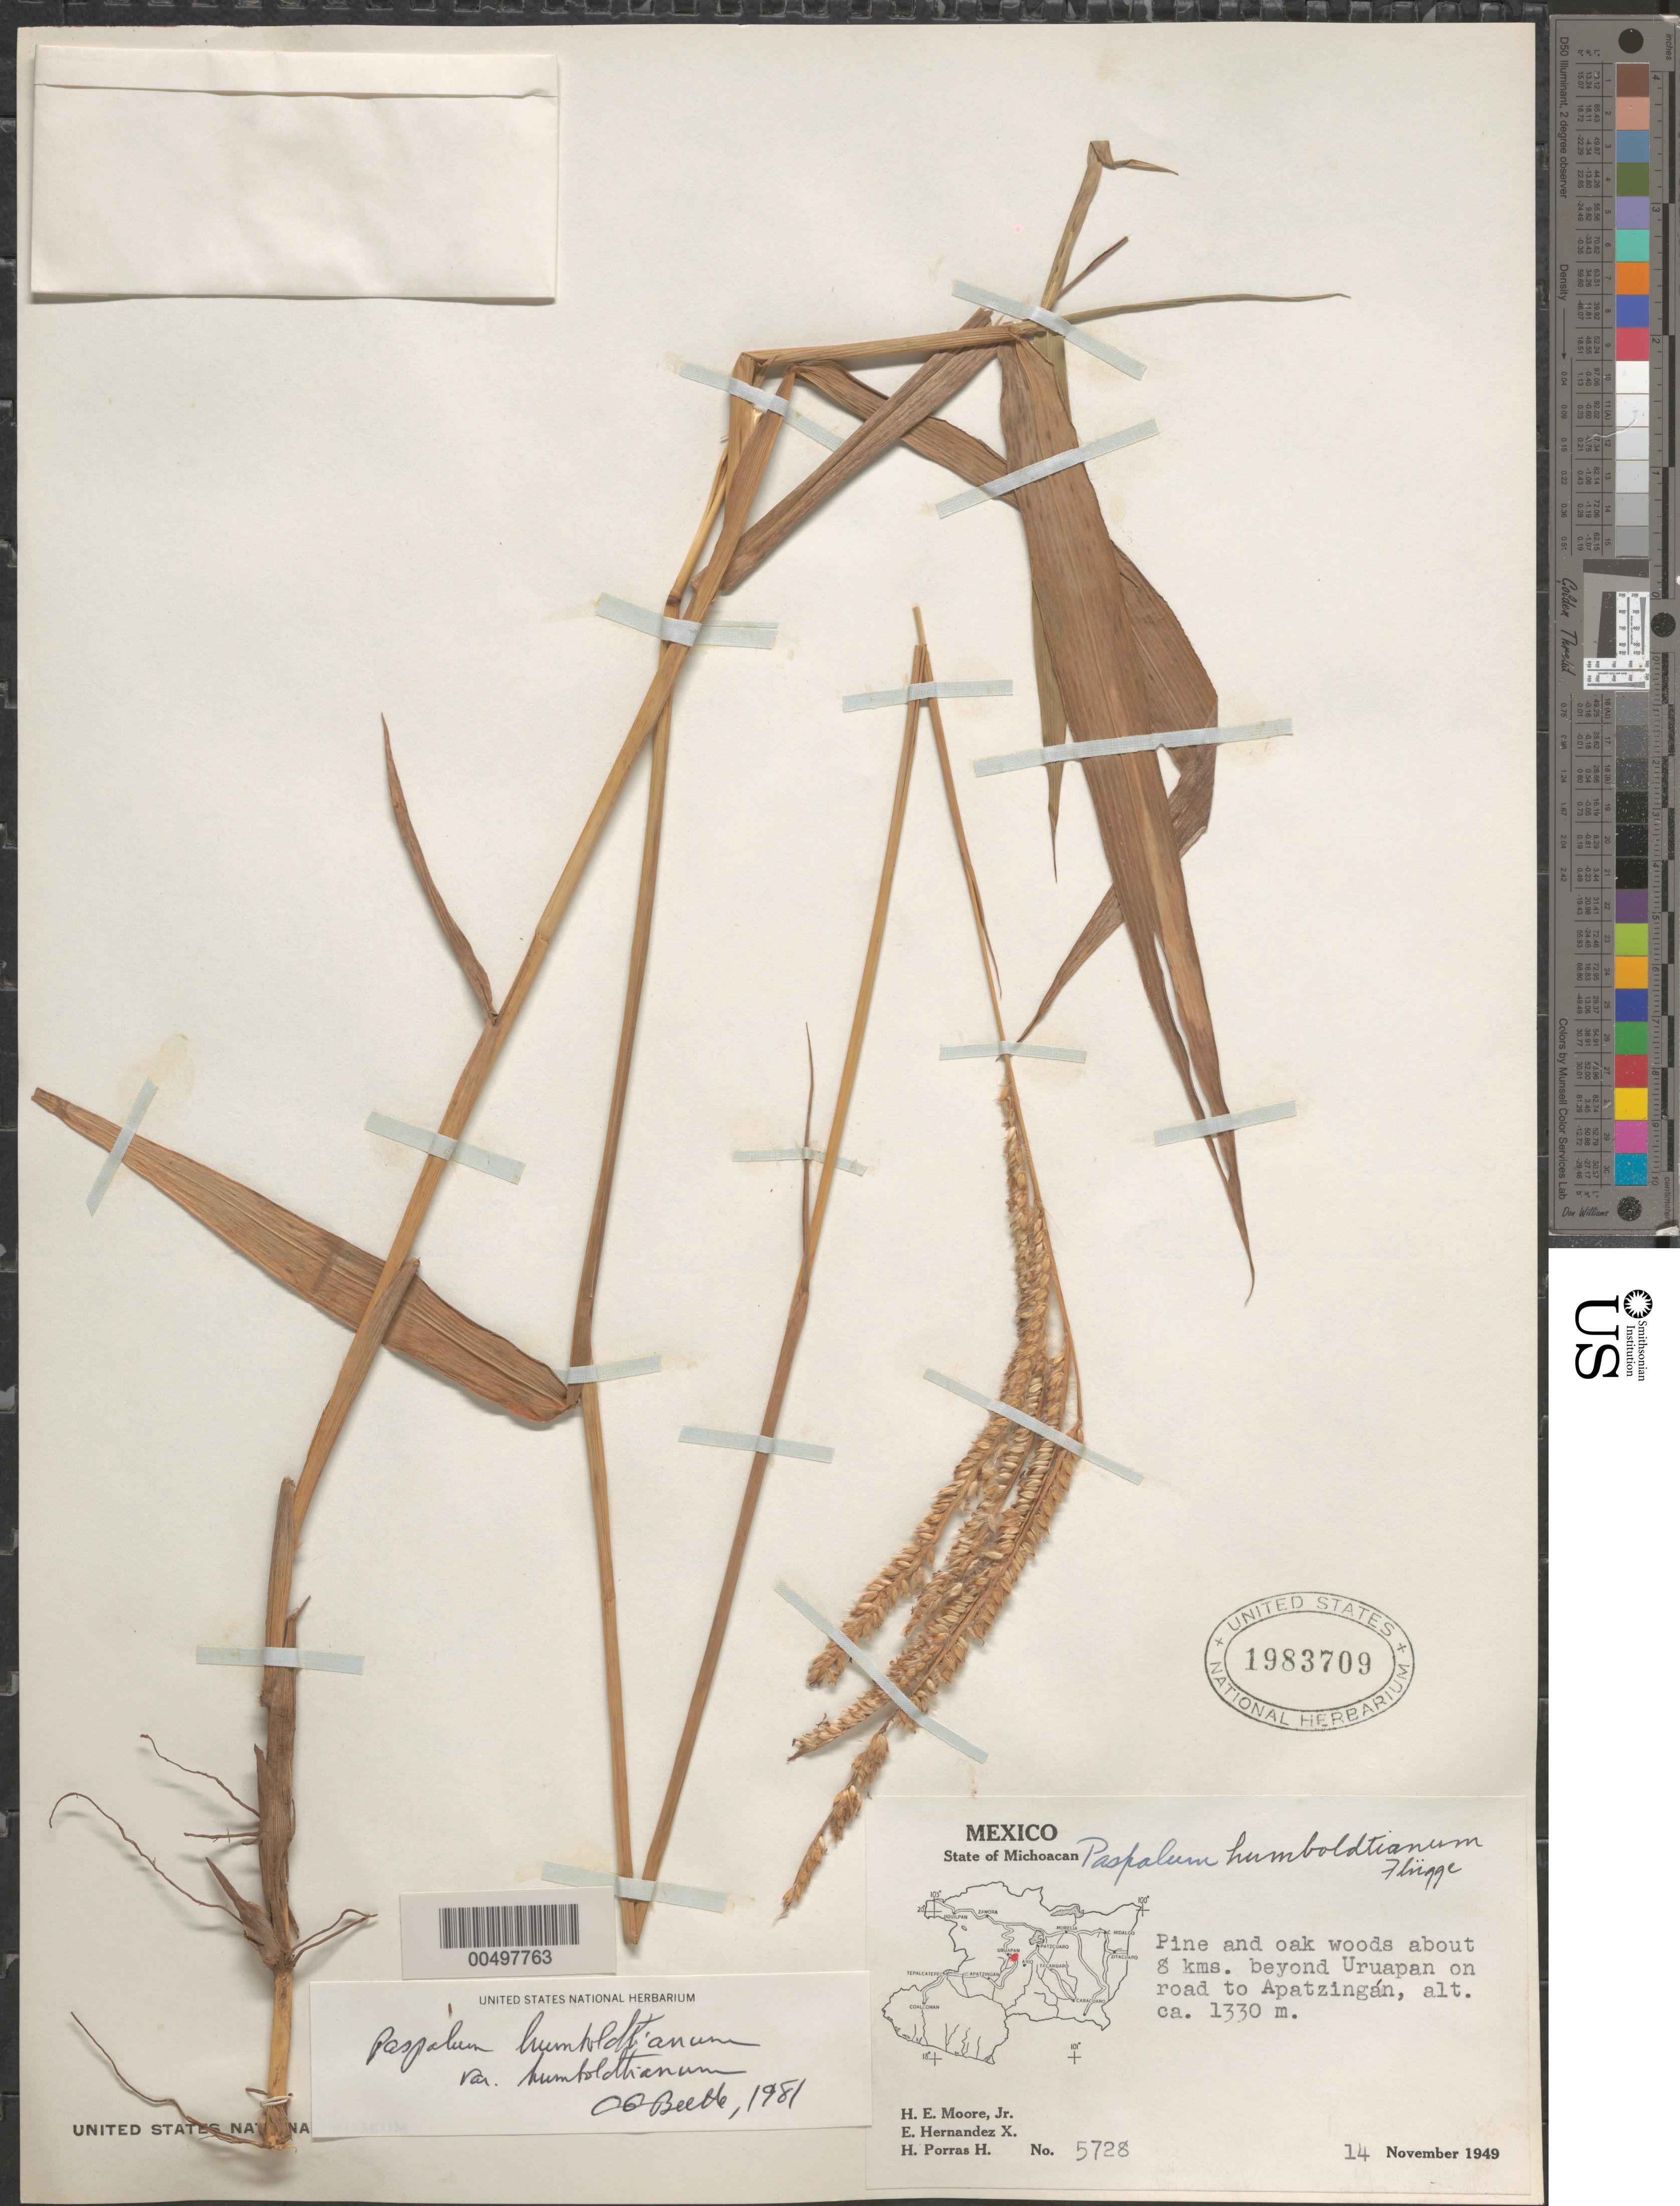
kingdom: Plantae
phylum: Tracheophyta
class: Liliopsida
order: Poales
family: Poaceae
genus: Paspalum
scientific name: Paspalum humboldtianum var. humboldtianum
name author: Flüggé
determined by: Beetle, Alan A.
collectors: H. E. Moore, E. I. Hernández-X. & H. Porras-H.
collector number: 5728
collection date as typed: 14 Nov 1949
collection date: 1949-11-14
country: Mexico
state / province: Michoacán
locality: About 8 km beyond Uruapan on rd to Apatzingán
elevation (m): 1330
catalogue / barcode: US 1983709